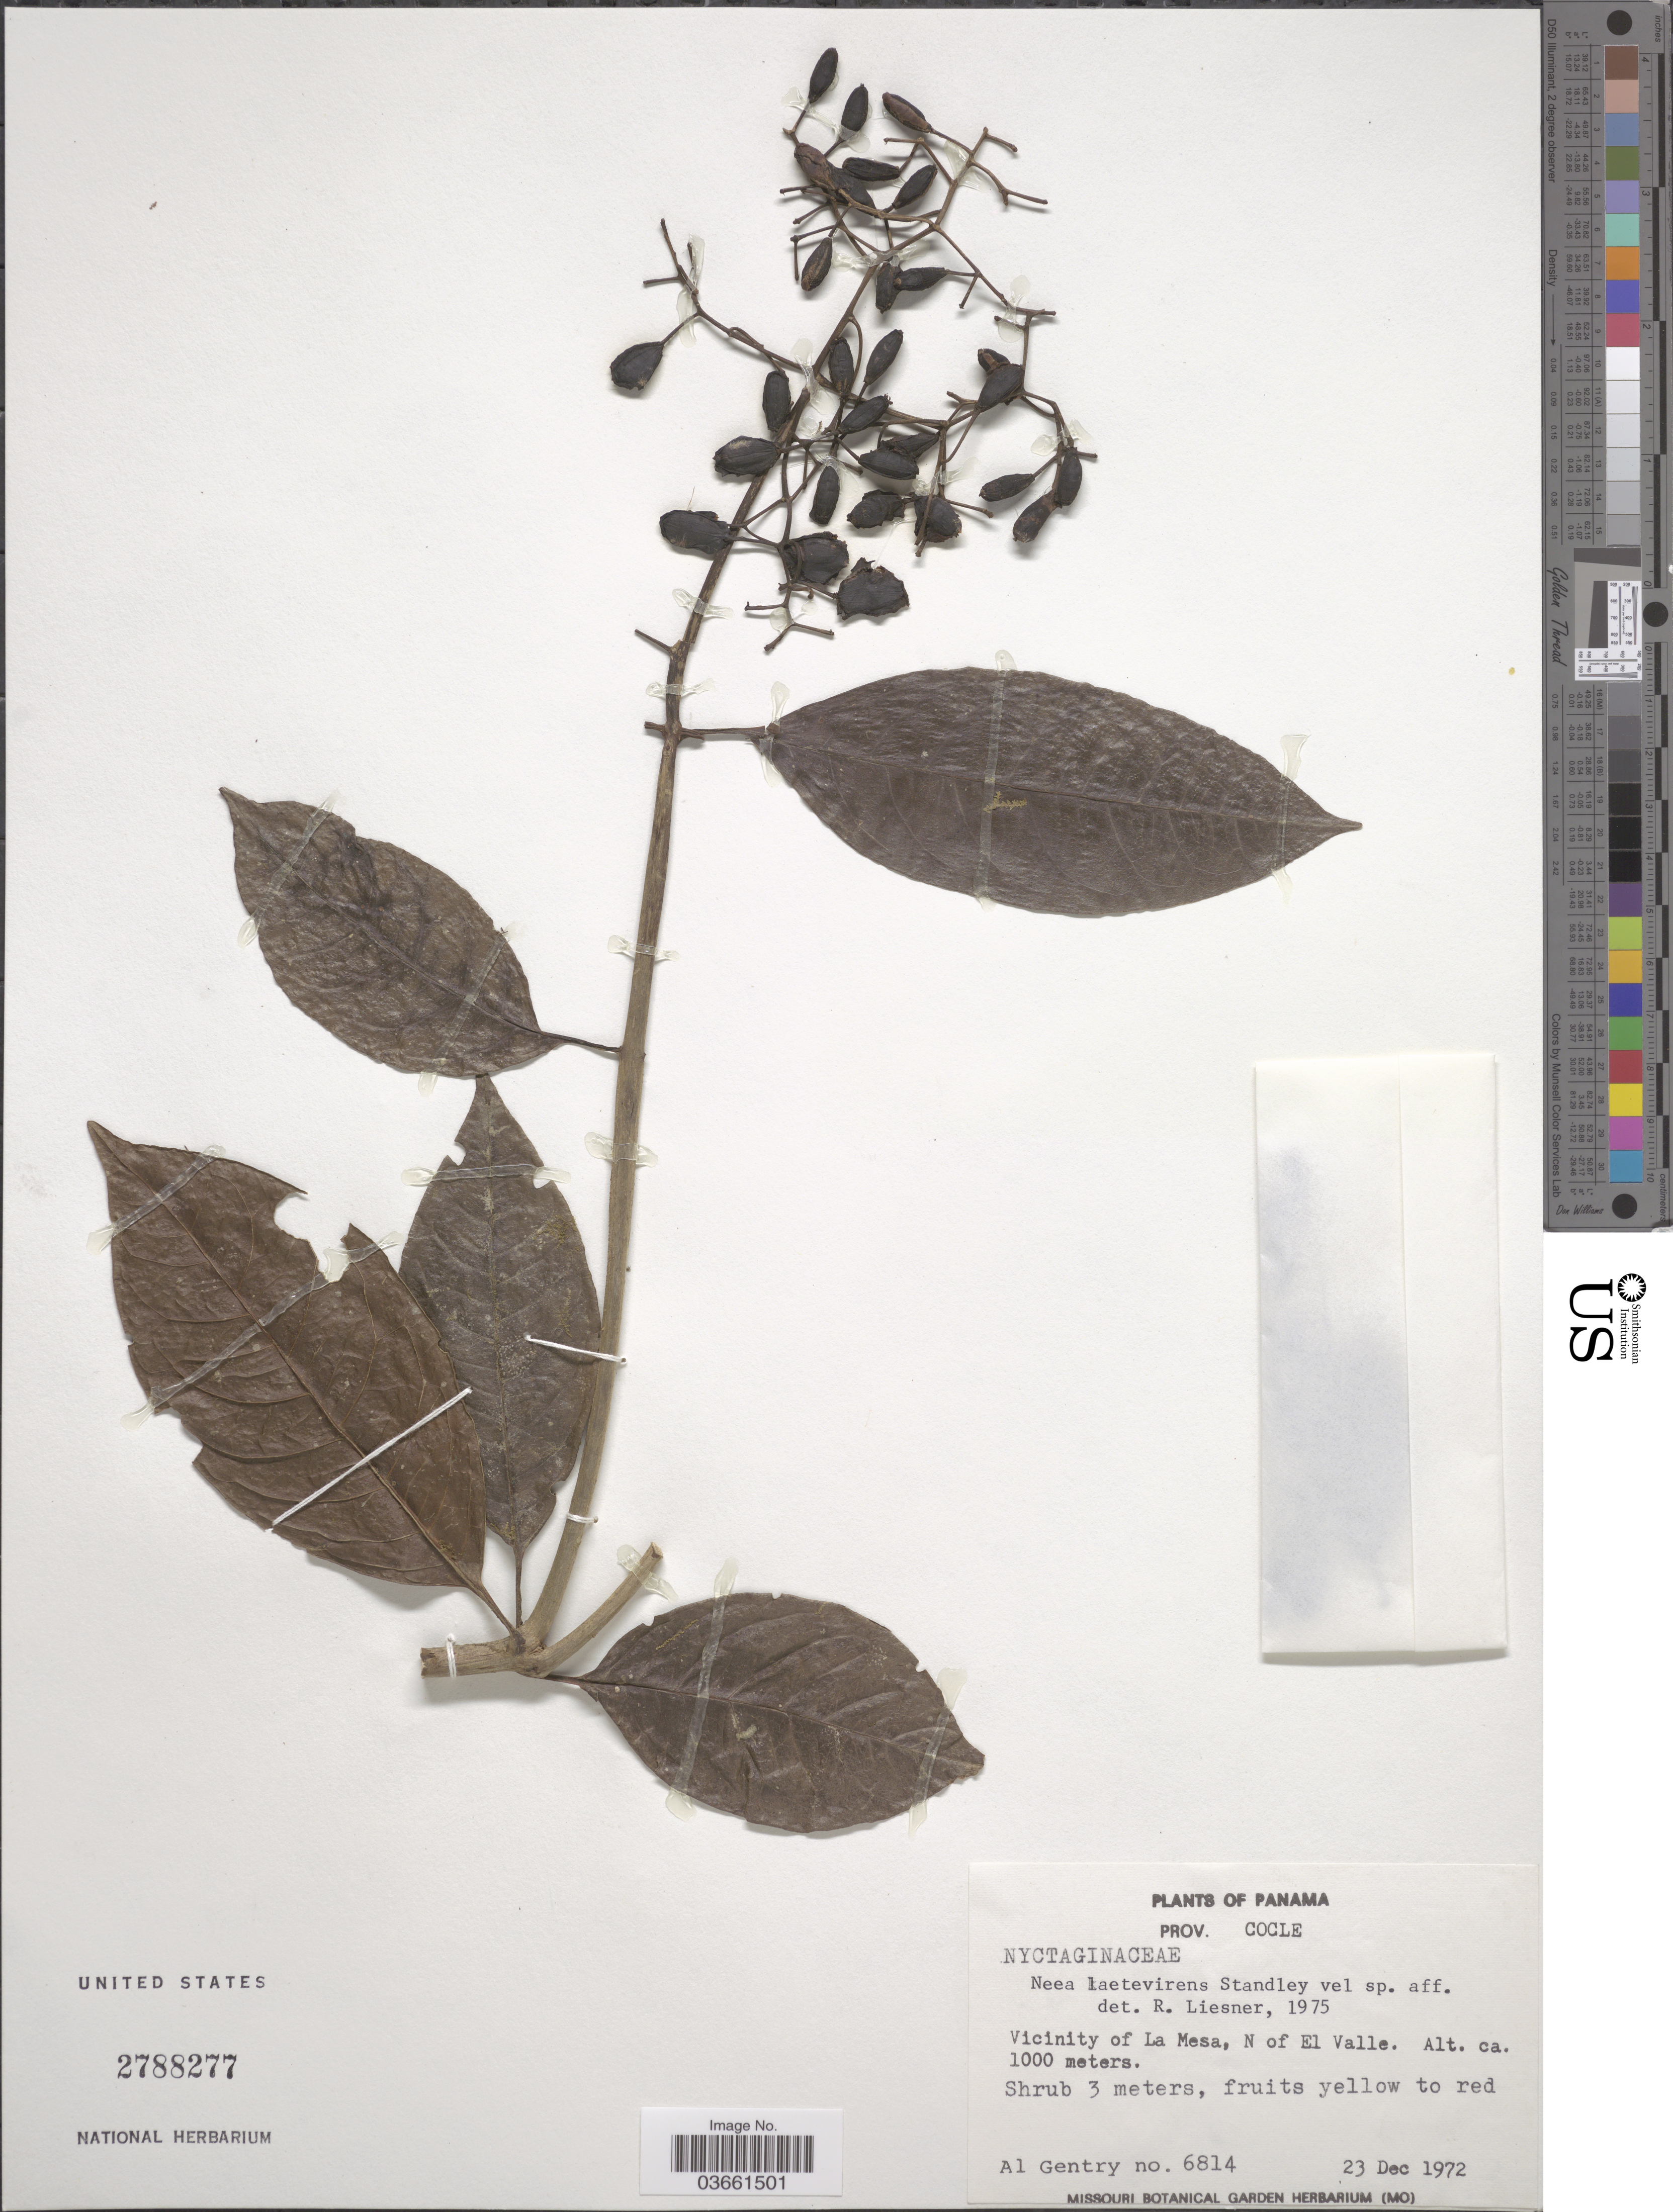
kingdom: Plantae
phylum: Tracheophyta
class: Magnoliopsida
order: Caryophyllales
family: Nyctaginaceae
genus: Neea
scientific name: Neea laetevirens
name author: Standl.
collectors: A. H. Gentry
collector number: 6814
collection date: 1972-12-23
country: Panama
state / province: Coclé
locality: Vicinity of La Mesa, N of El Valle.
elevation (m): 1000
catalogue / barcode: US 2788277